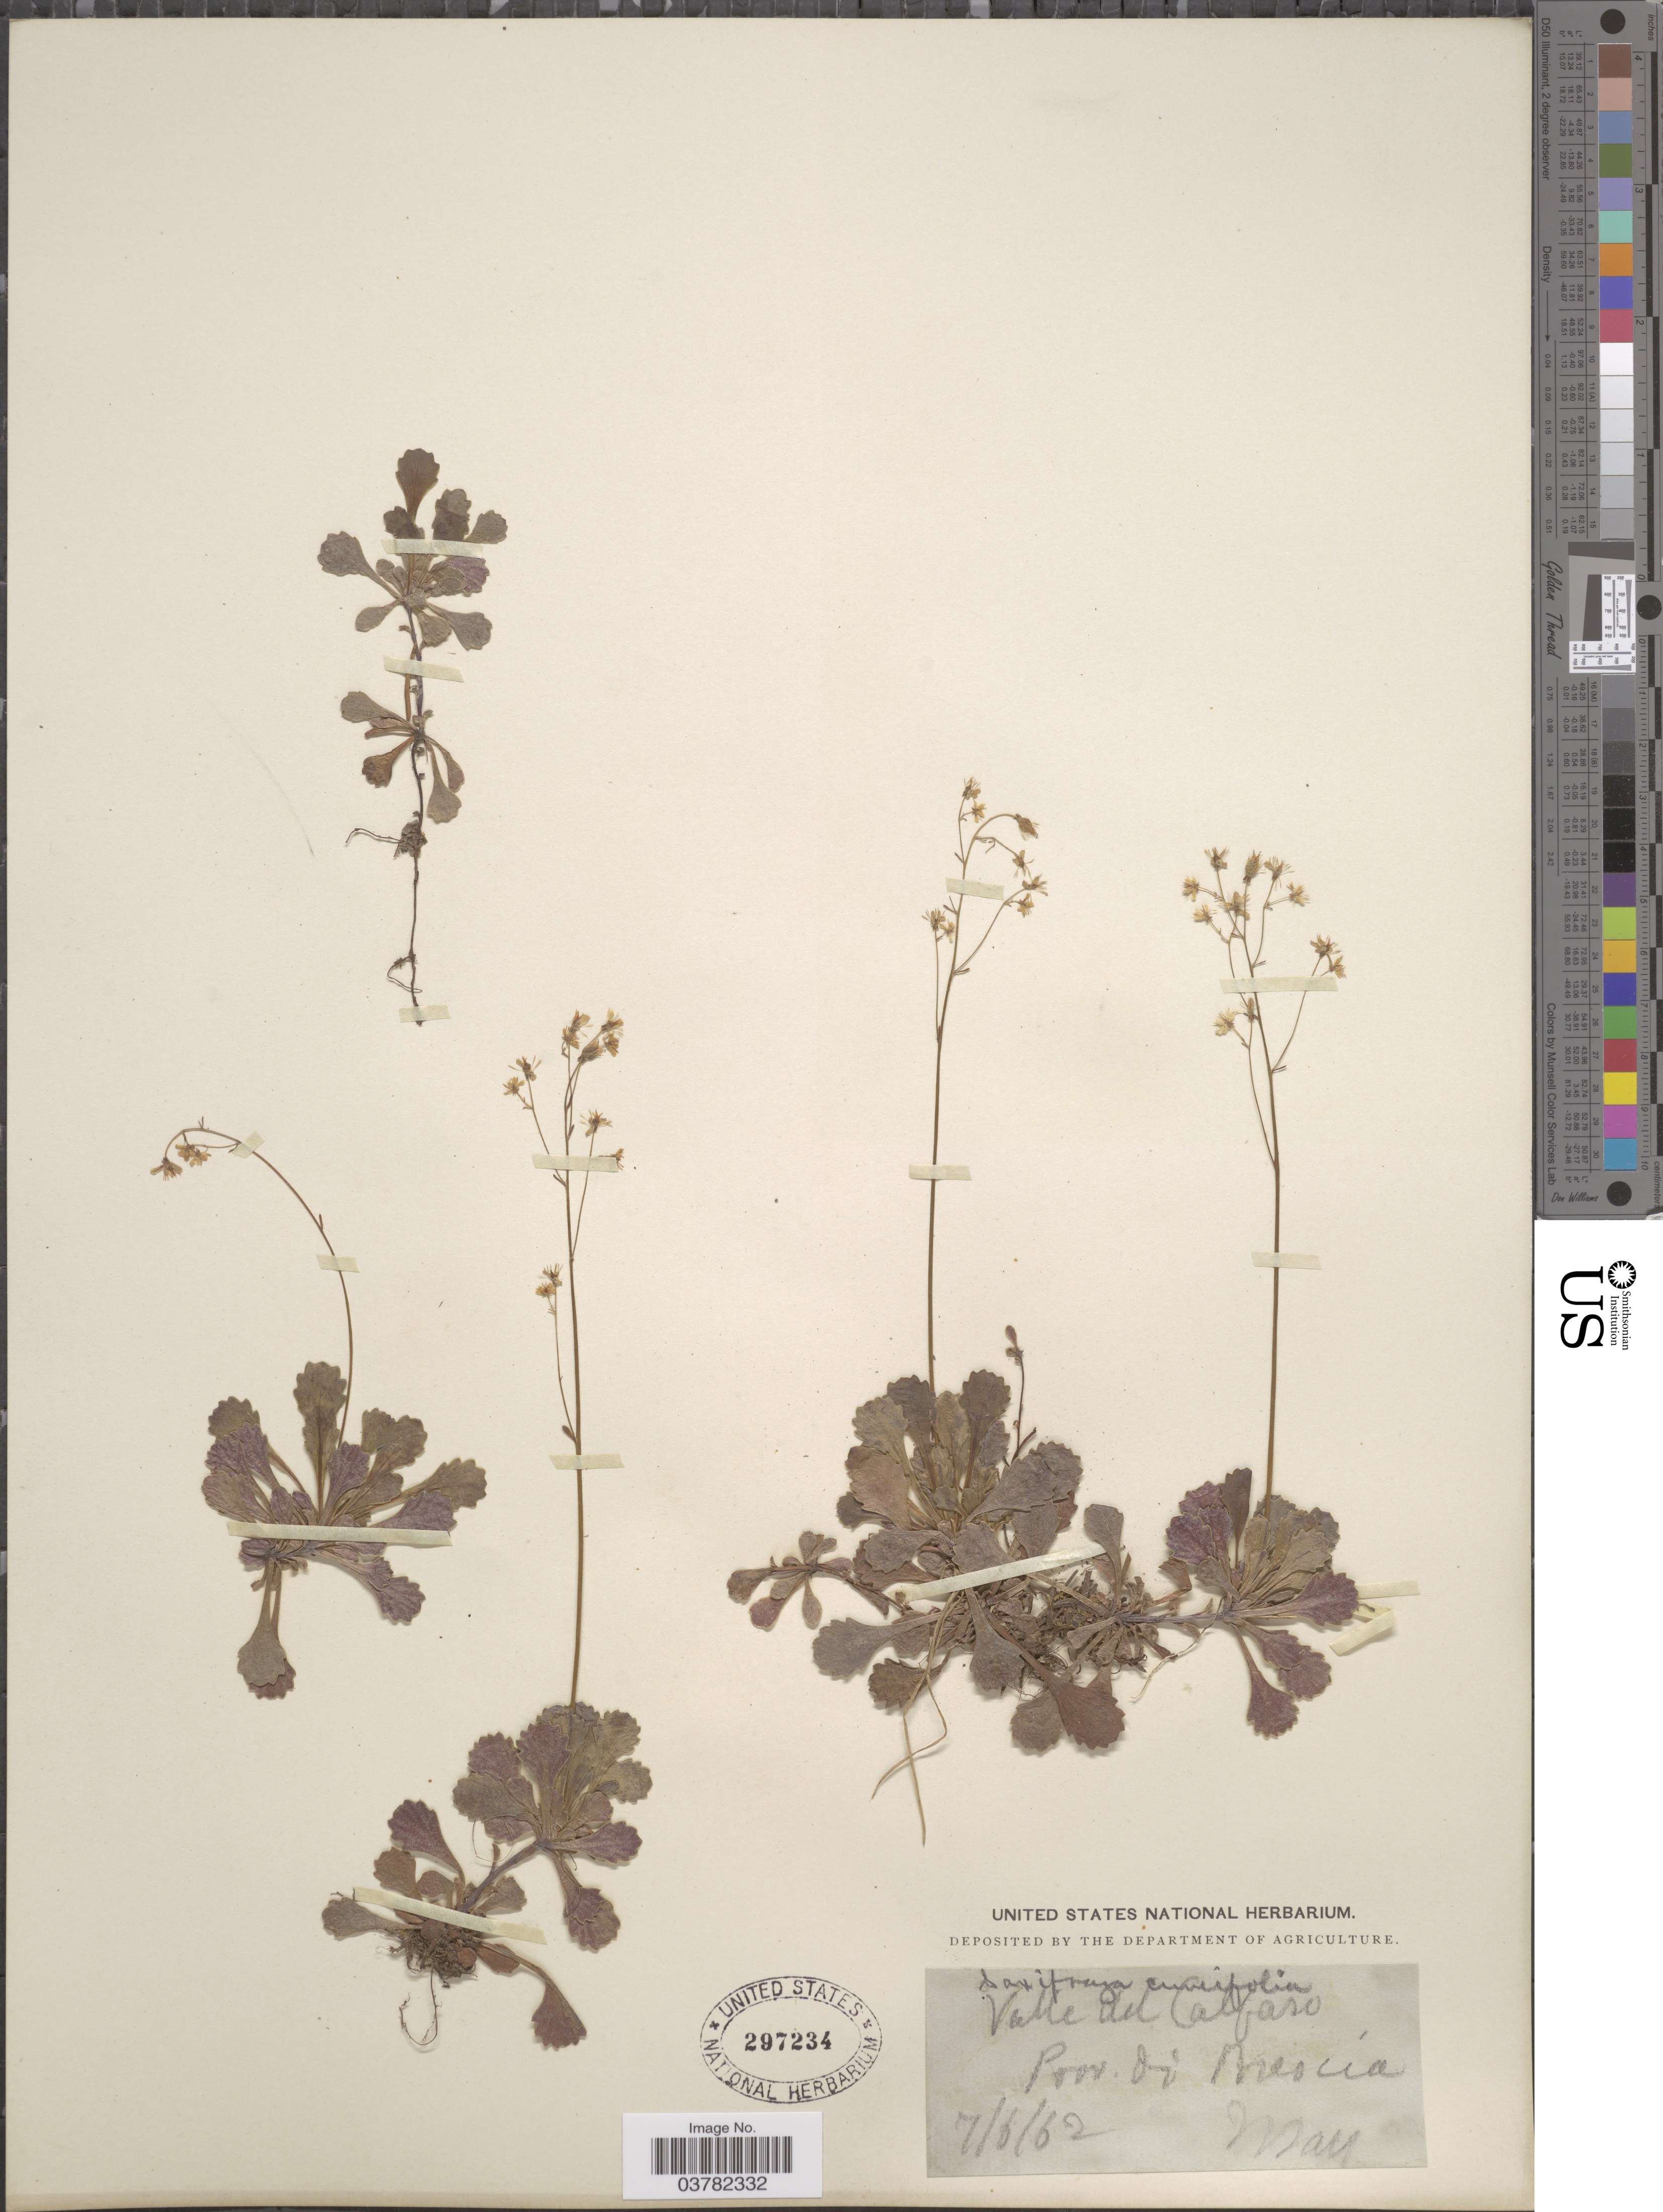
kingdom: Plantae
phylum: Tracheophyta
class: Magnoliopsida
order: Saxifragales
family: Saxifragaceae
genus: Saxifraga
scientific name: Saxifraga cuneifolia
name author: L.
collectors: J. Ball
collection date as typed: Transcribed d/m/y: 7/6/62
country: Italy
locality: Valle del Calfaso. Prov. Di Brescia.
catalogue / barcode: US 297234